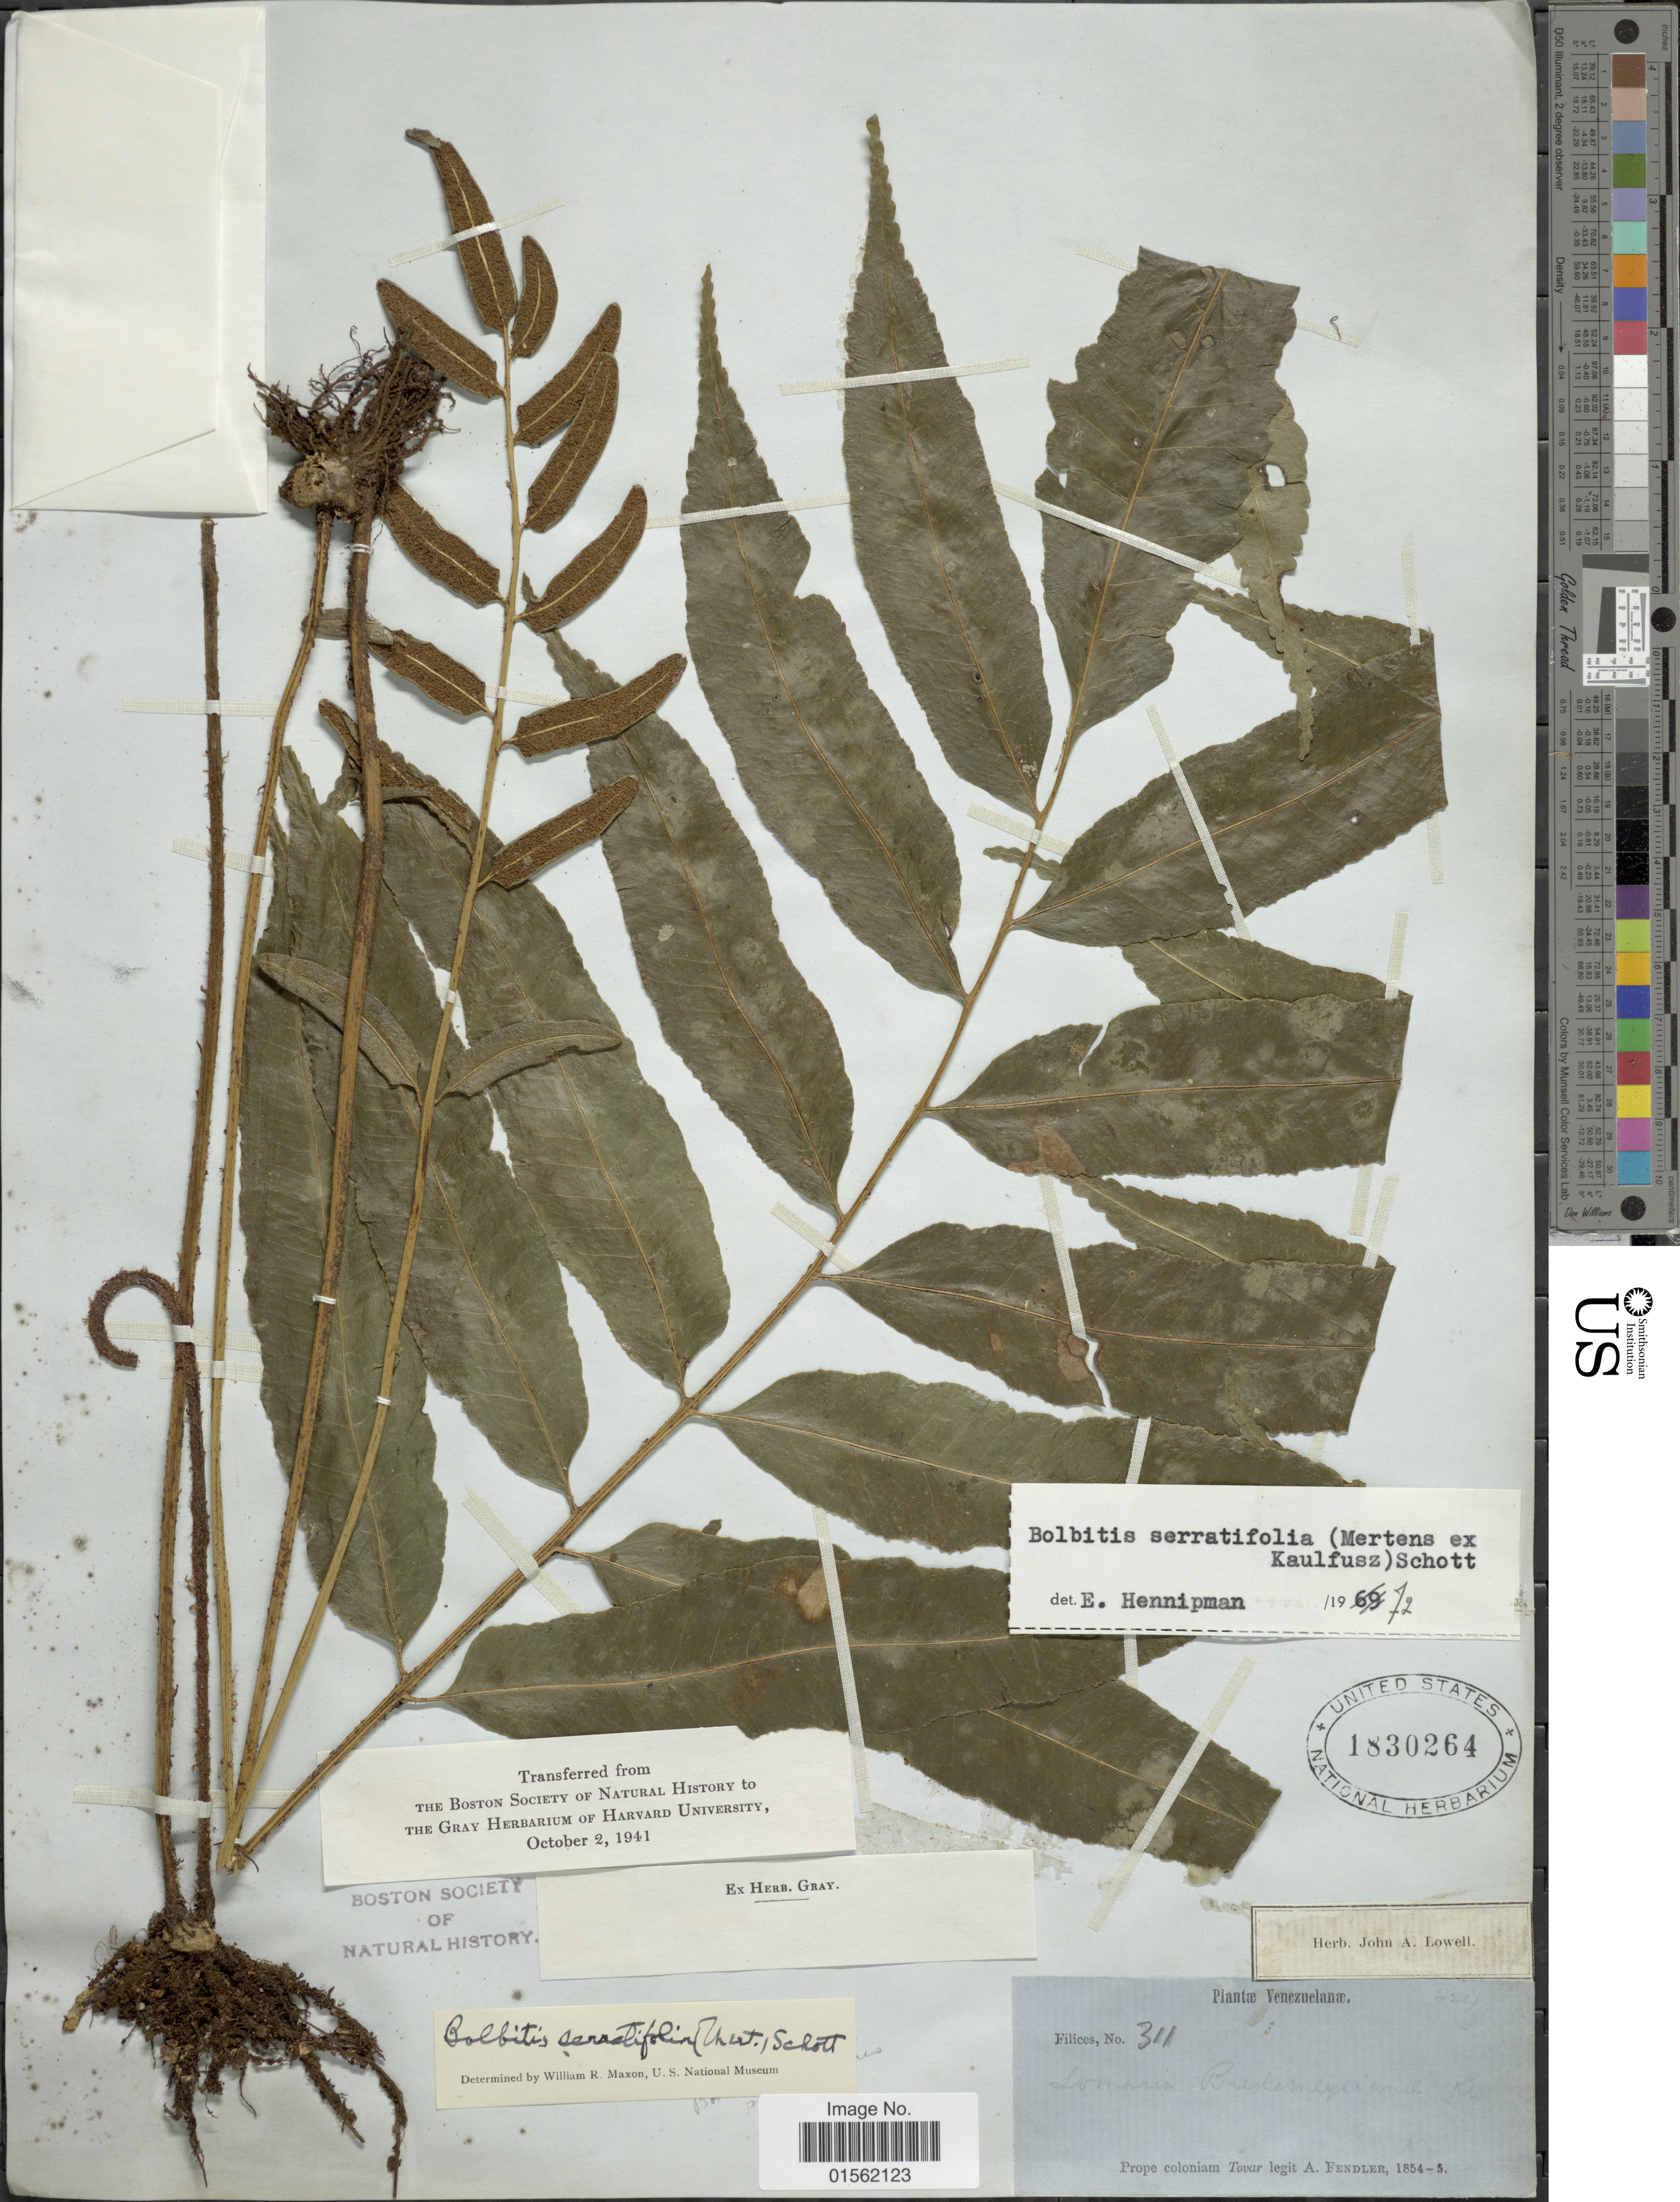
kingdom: Plantae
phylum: Tracheophyta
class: Polypodiopsida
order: Polypodiales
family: Dryopteridaceae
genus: Bolbitis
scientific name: Bolbitis serratifolia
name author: (Mert. ex Kaulf.) Schott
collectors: A. Fendler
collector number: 311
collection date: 1854/1855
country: Venezuela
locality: Prope colonian Tovar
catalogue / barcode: US 1830264